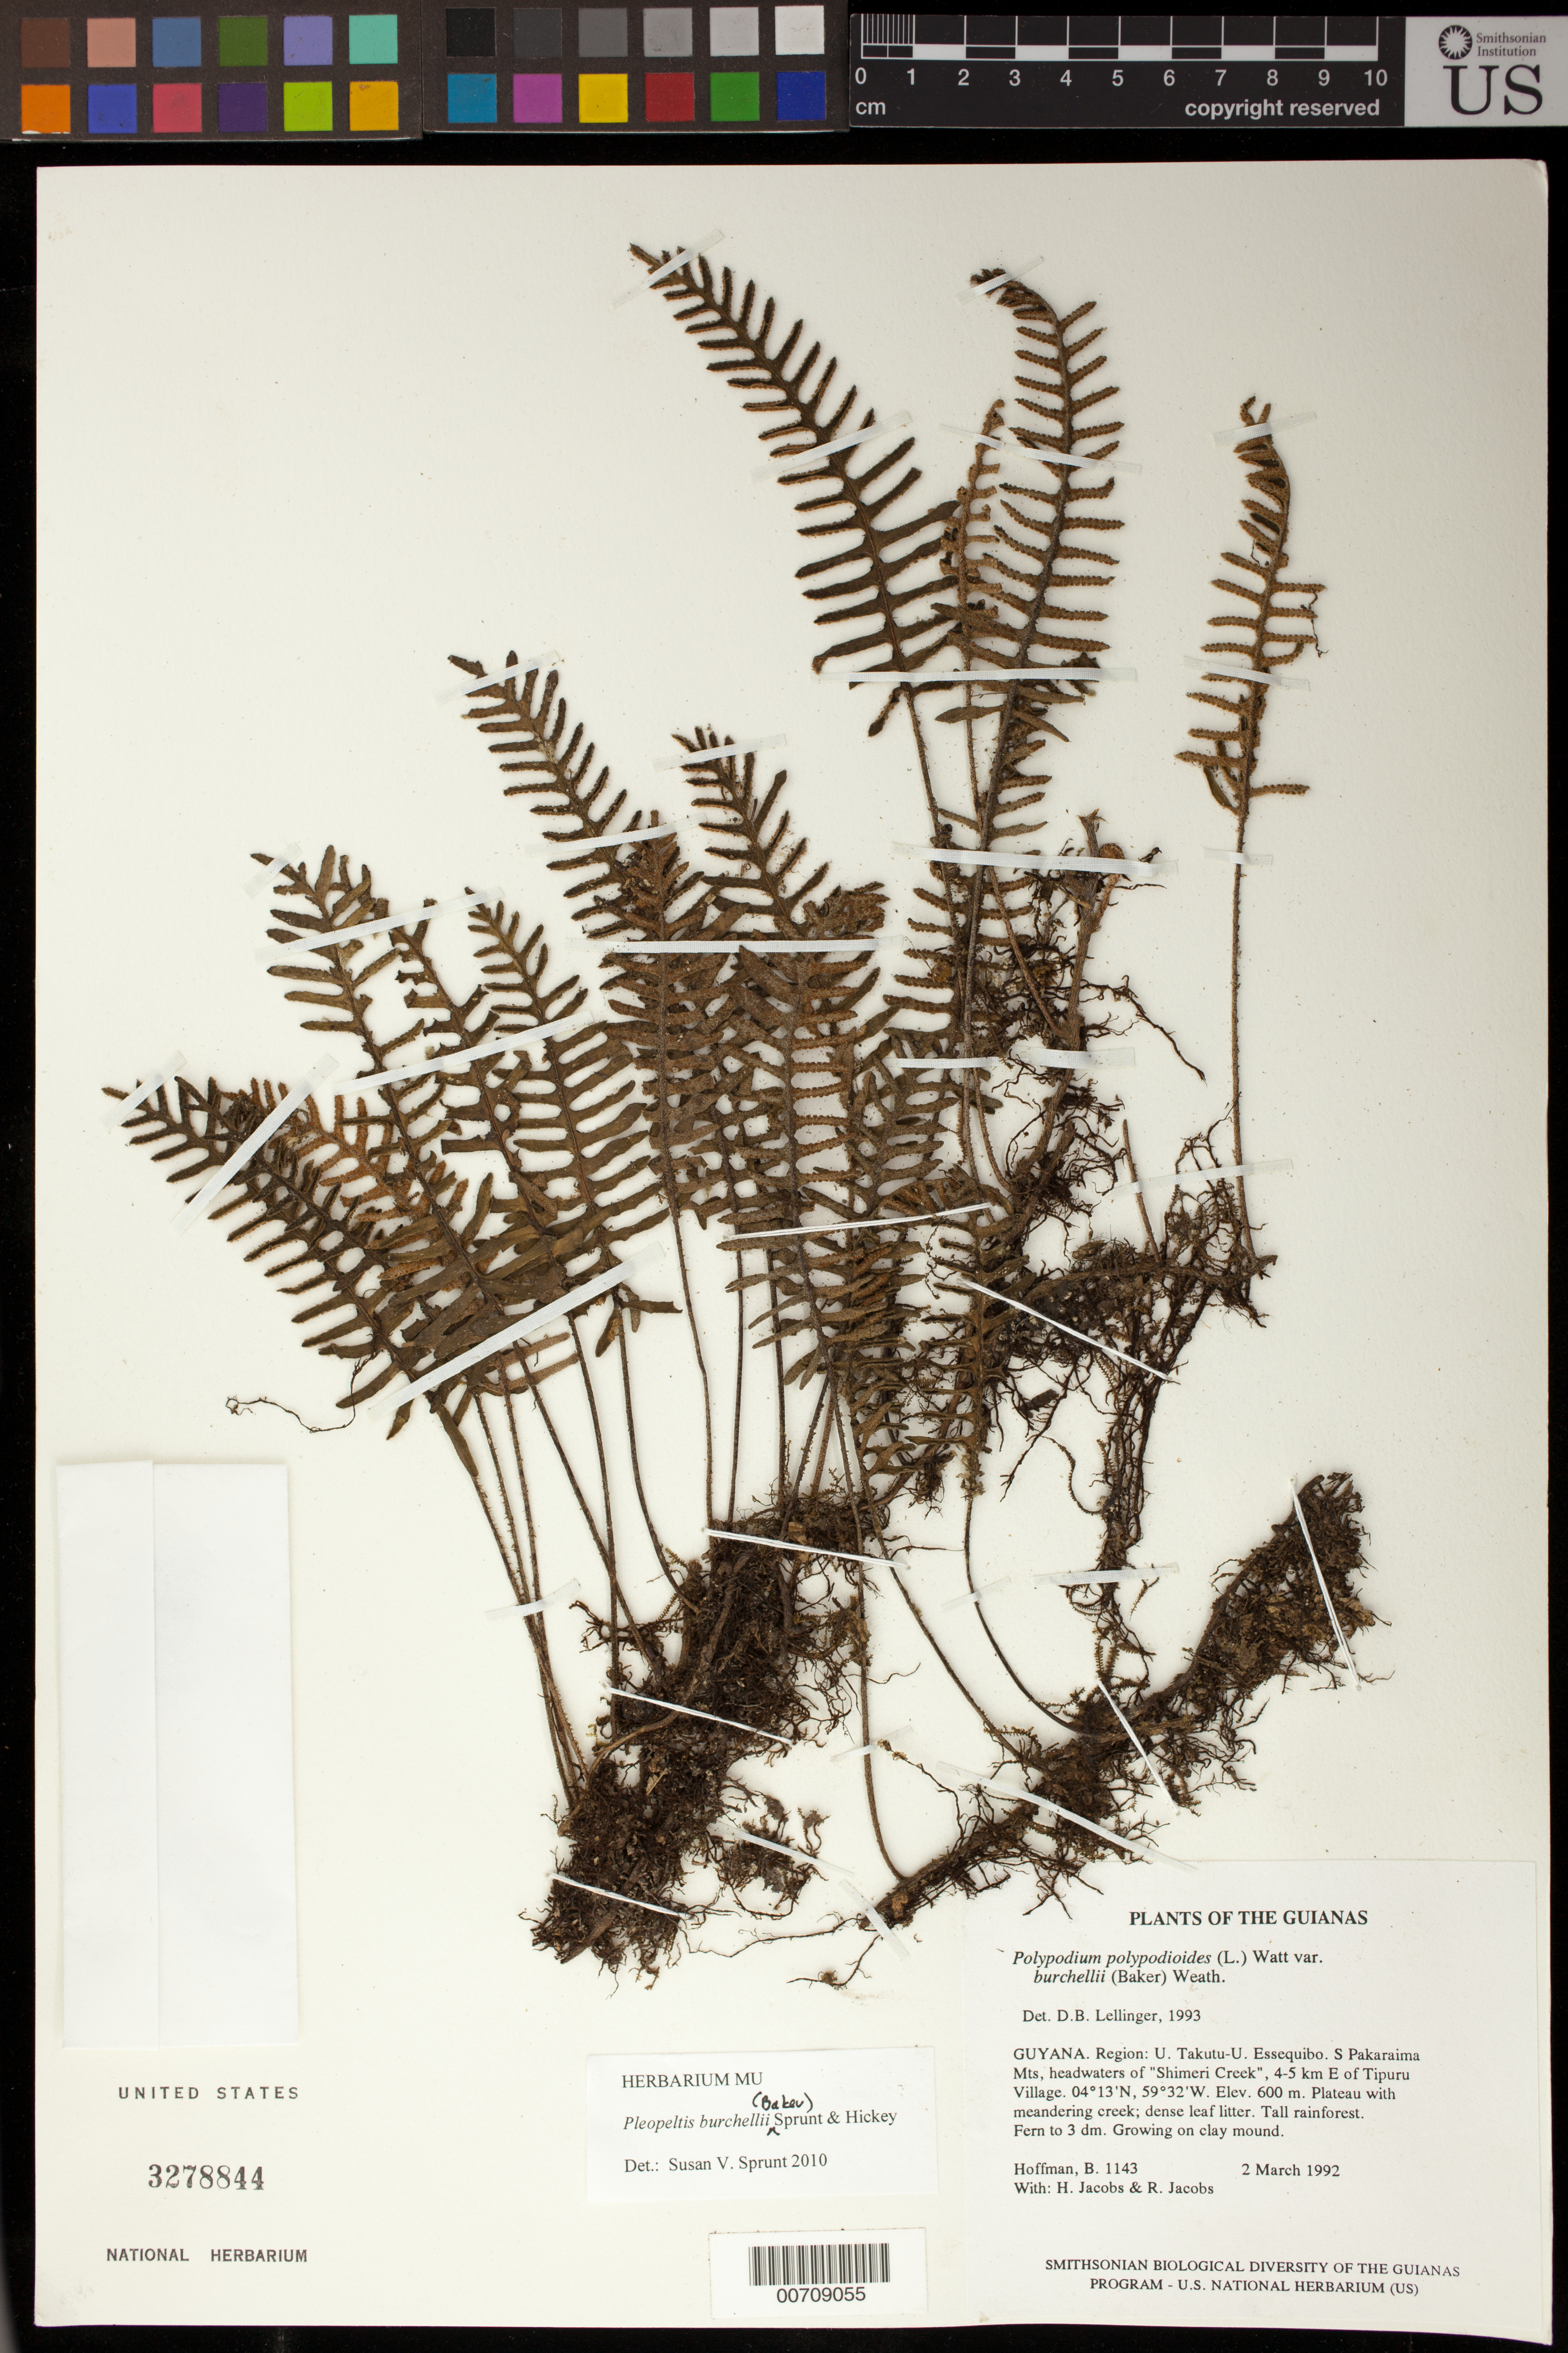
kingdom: Plantae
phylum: Tracheophyta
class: Polypodiopsida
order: Polypodiales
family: Polypodiaceae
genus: Pleopeltis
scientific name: Pleopeltis burchellii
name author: (Baker) Sprunt & Hickey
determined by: Sprunt, S. V.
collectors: B. Hoffman, H. Jacobs & R. Jacobs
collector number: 1143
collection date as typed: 2 March 1992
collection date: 1992-03-02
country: Guyana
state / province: U. Takutu-U. Essequibo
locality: S Pakaraima Mts, headwaters of "Shimeri Creek", 4-5 km E of Tipuru Village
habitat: Plateau with meandering creek; dense leaf litter. Tall rainforest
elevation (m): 600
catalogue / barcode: US 3278844